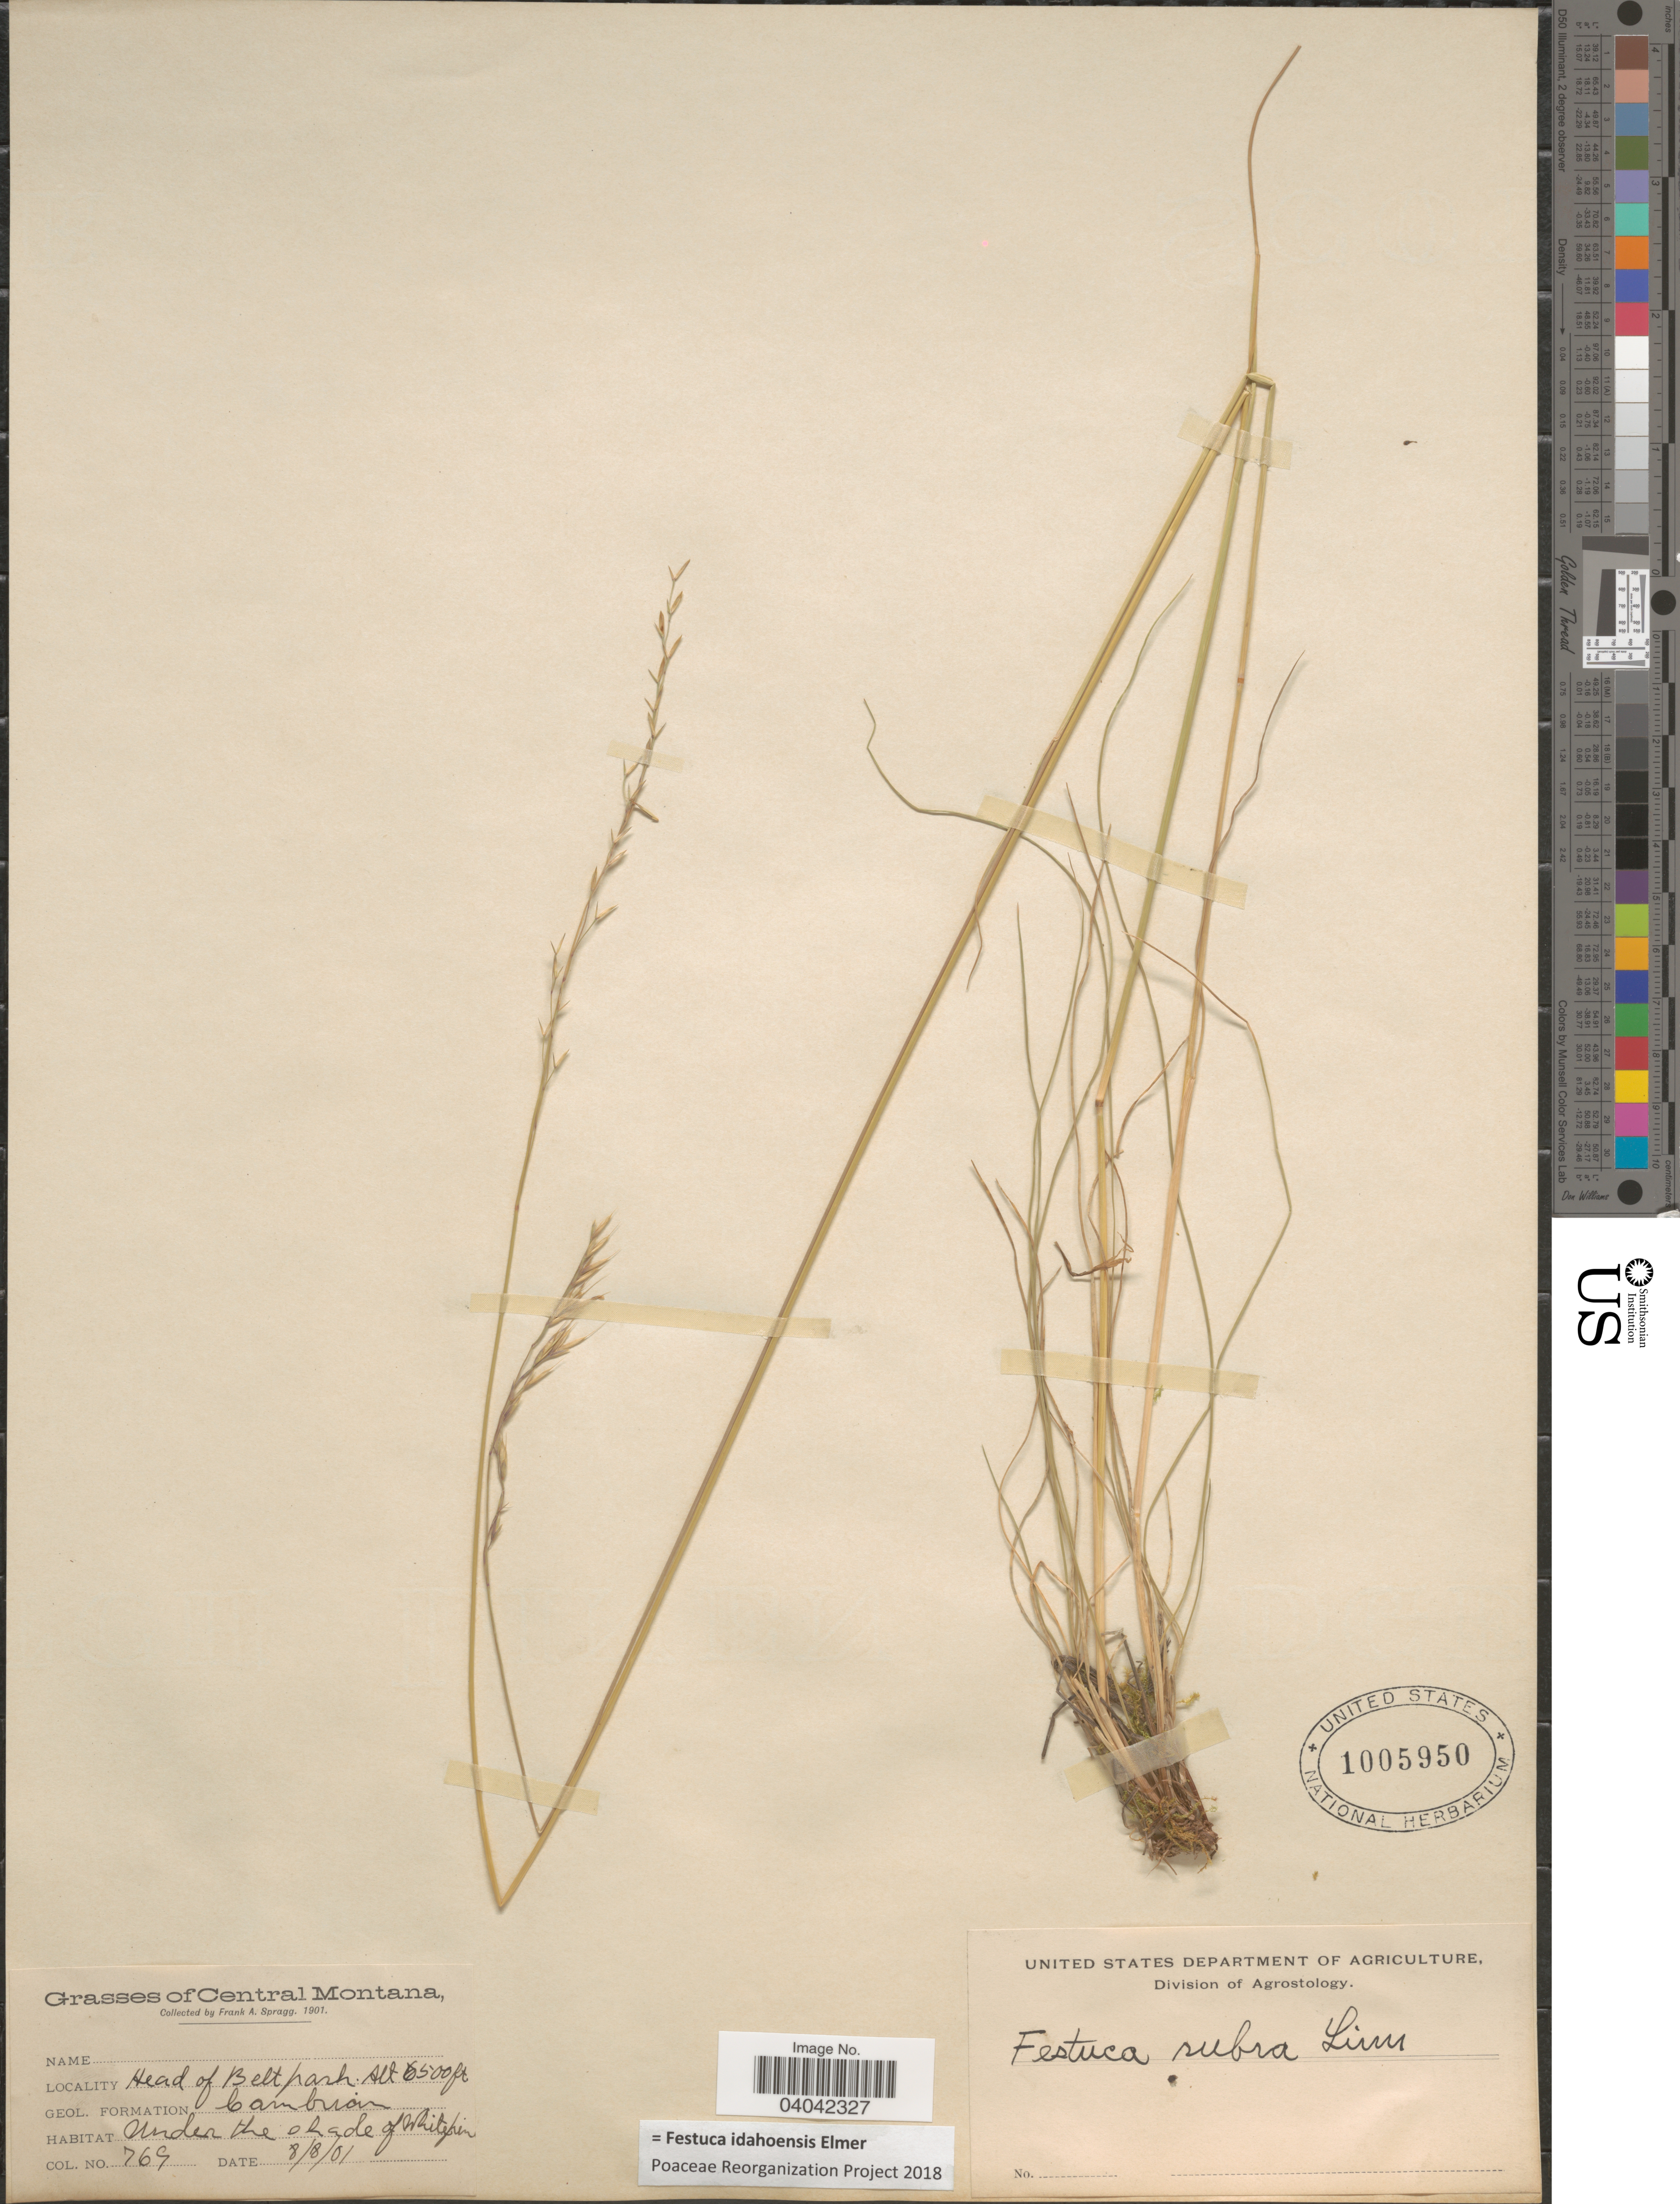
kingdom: Plantae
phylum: Tracheophyta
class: Liliopsida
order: Poales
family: Poaceae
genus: Festuca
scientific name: Festuca idahoensis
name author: Elmer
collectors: F. Spragg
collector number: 769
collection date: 1901-08-08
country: United States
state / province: Montana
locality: Central Montana. Head of Belt Park. Geol. Formation Cambrian. Under the shade of White pine.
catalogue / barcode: US 1005950